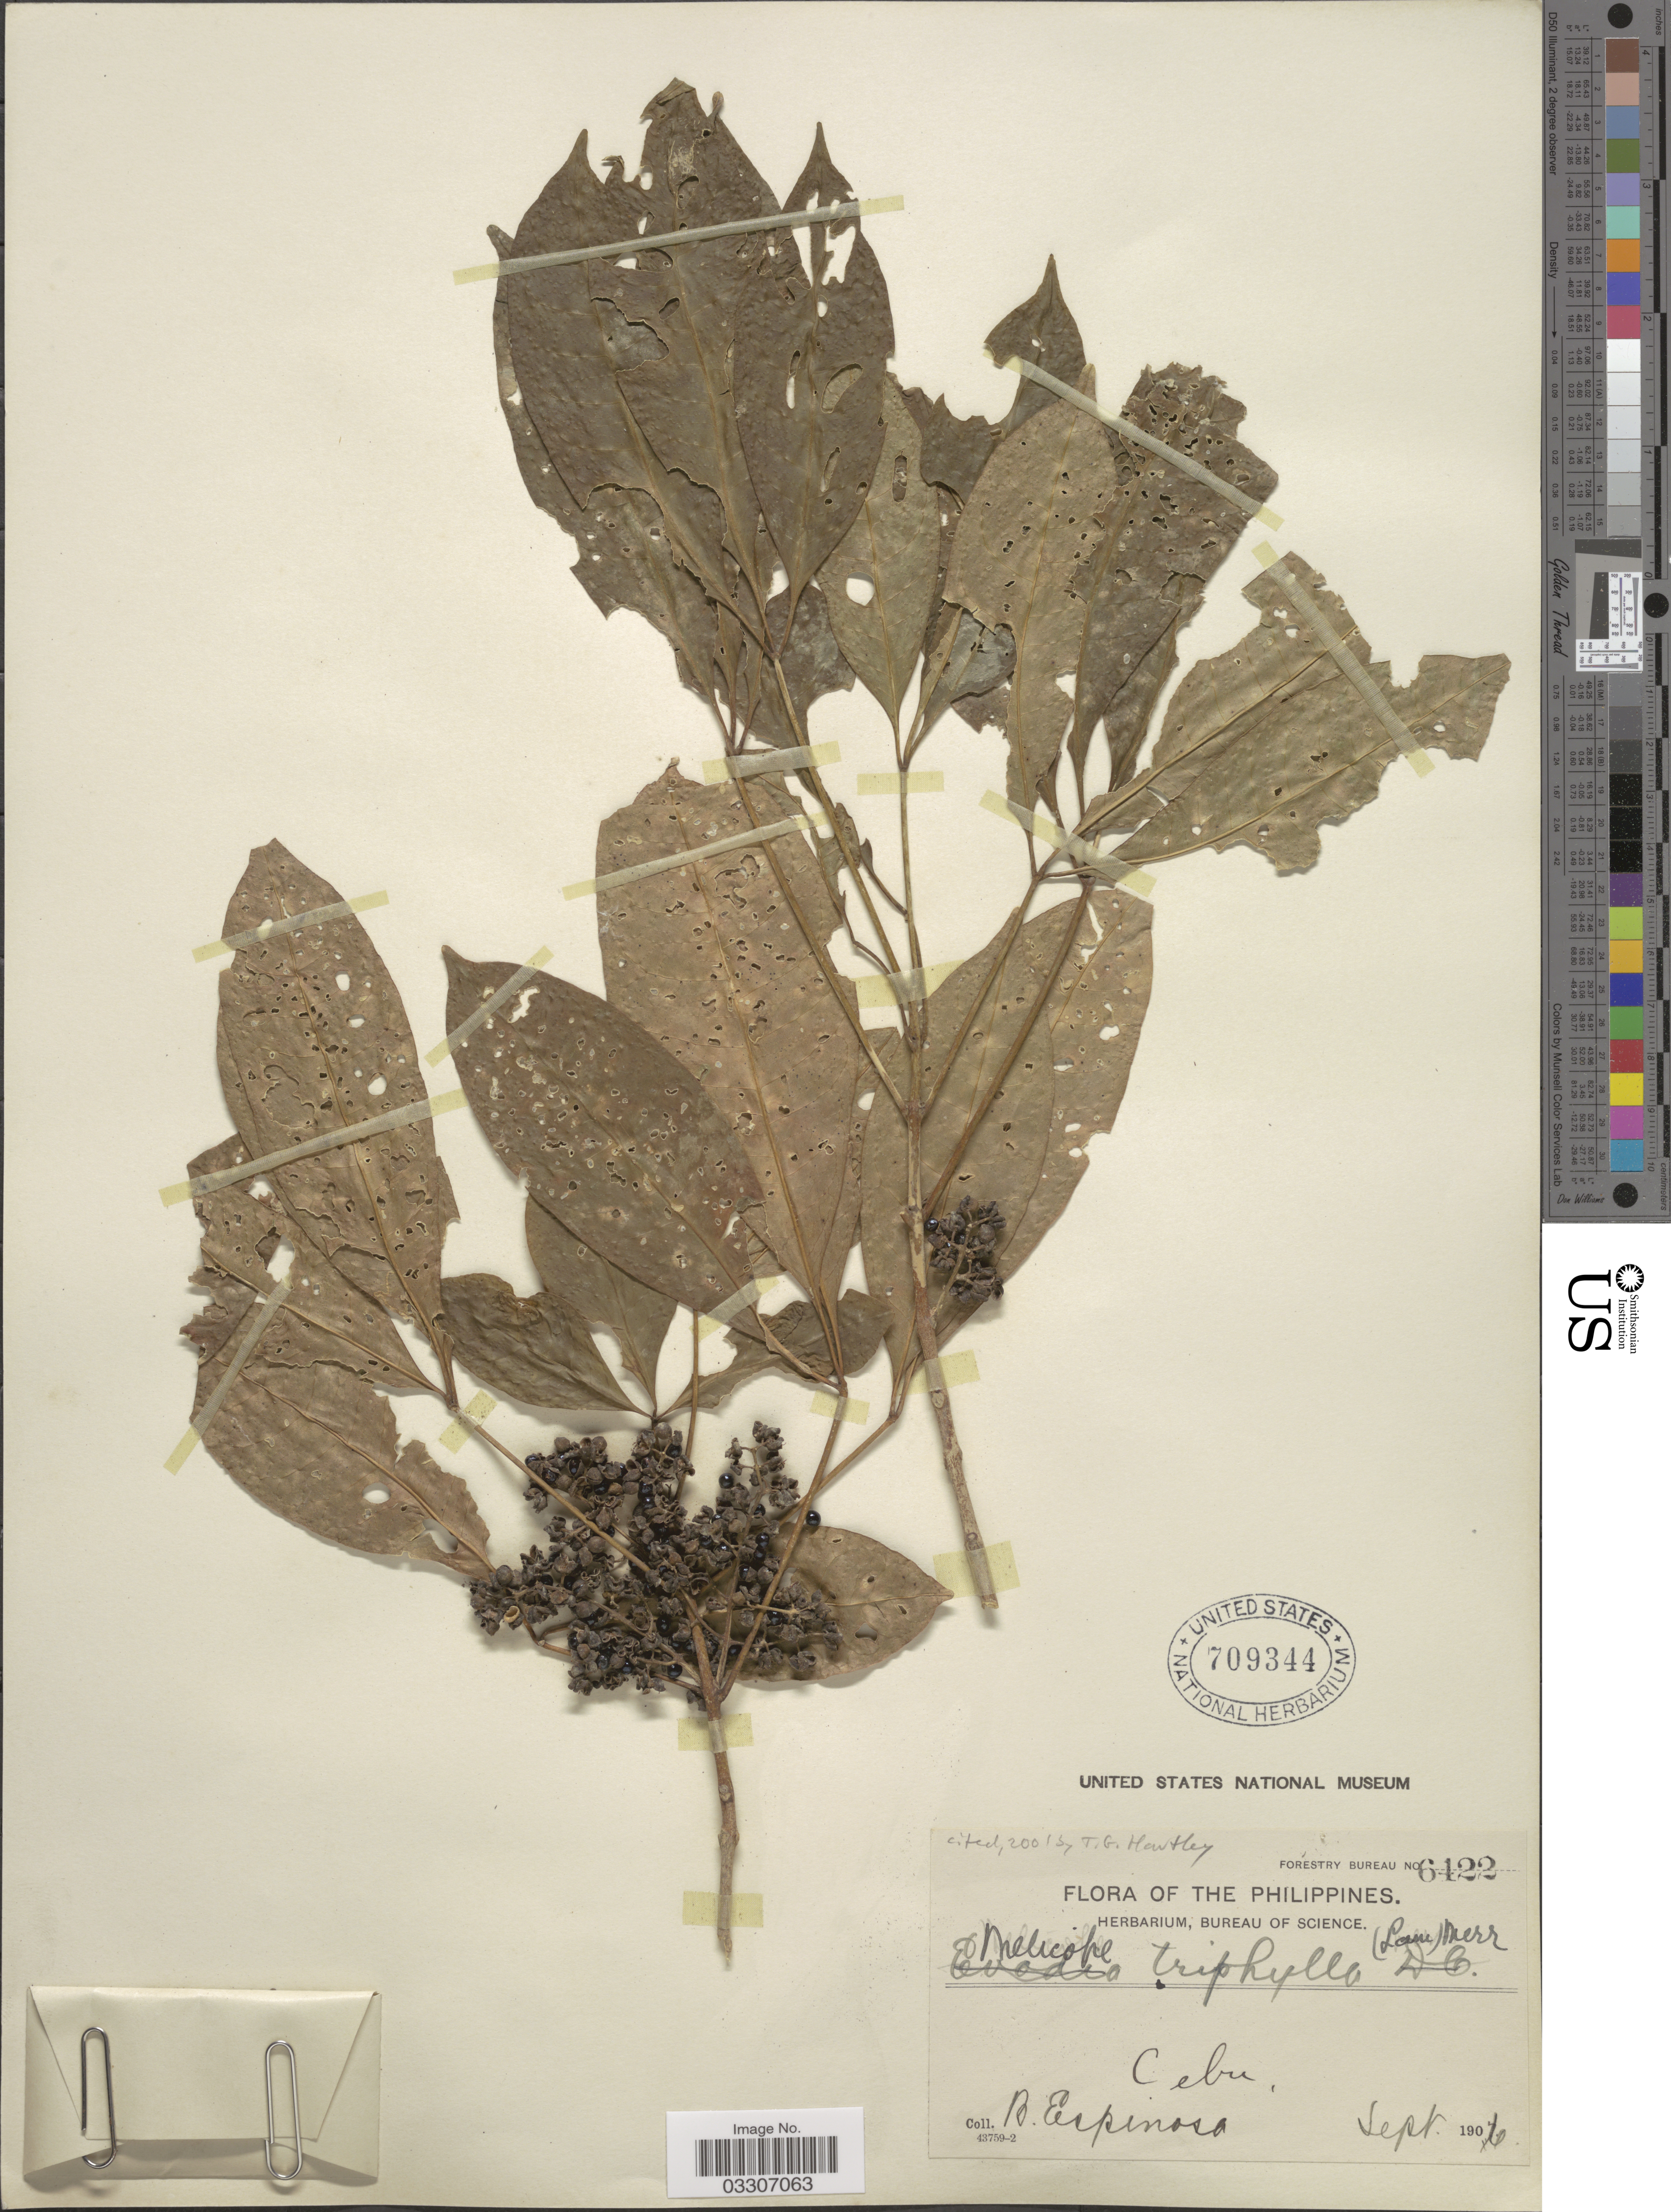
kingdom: Plantae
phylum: Tracheophyta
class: Magnoliopsida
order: Sapindales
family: Rutaceae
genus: Melicope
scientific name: Melicope triphylla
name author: (Lam.) Merr.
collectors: B. Espinosa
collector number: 6422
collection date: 1906-09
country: Philippines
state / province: Central Visayas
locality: Cebu.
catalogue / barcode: US 709344